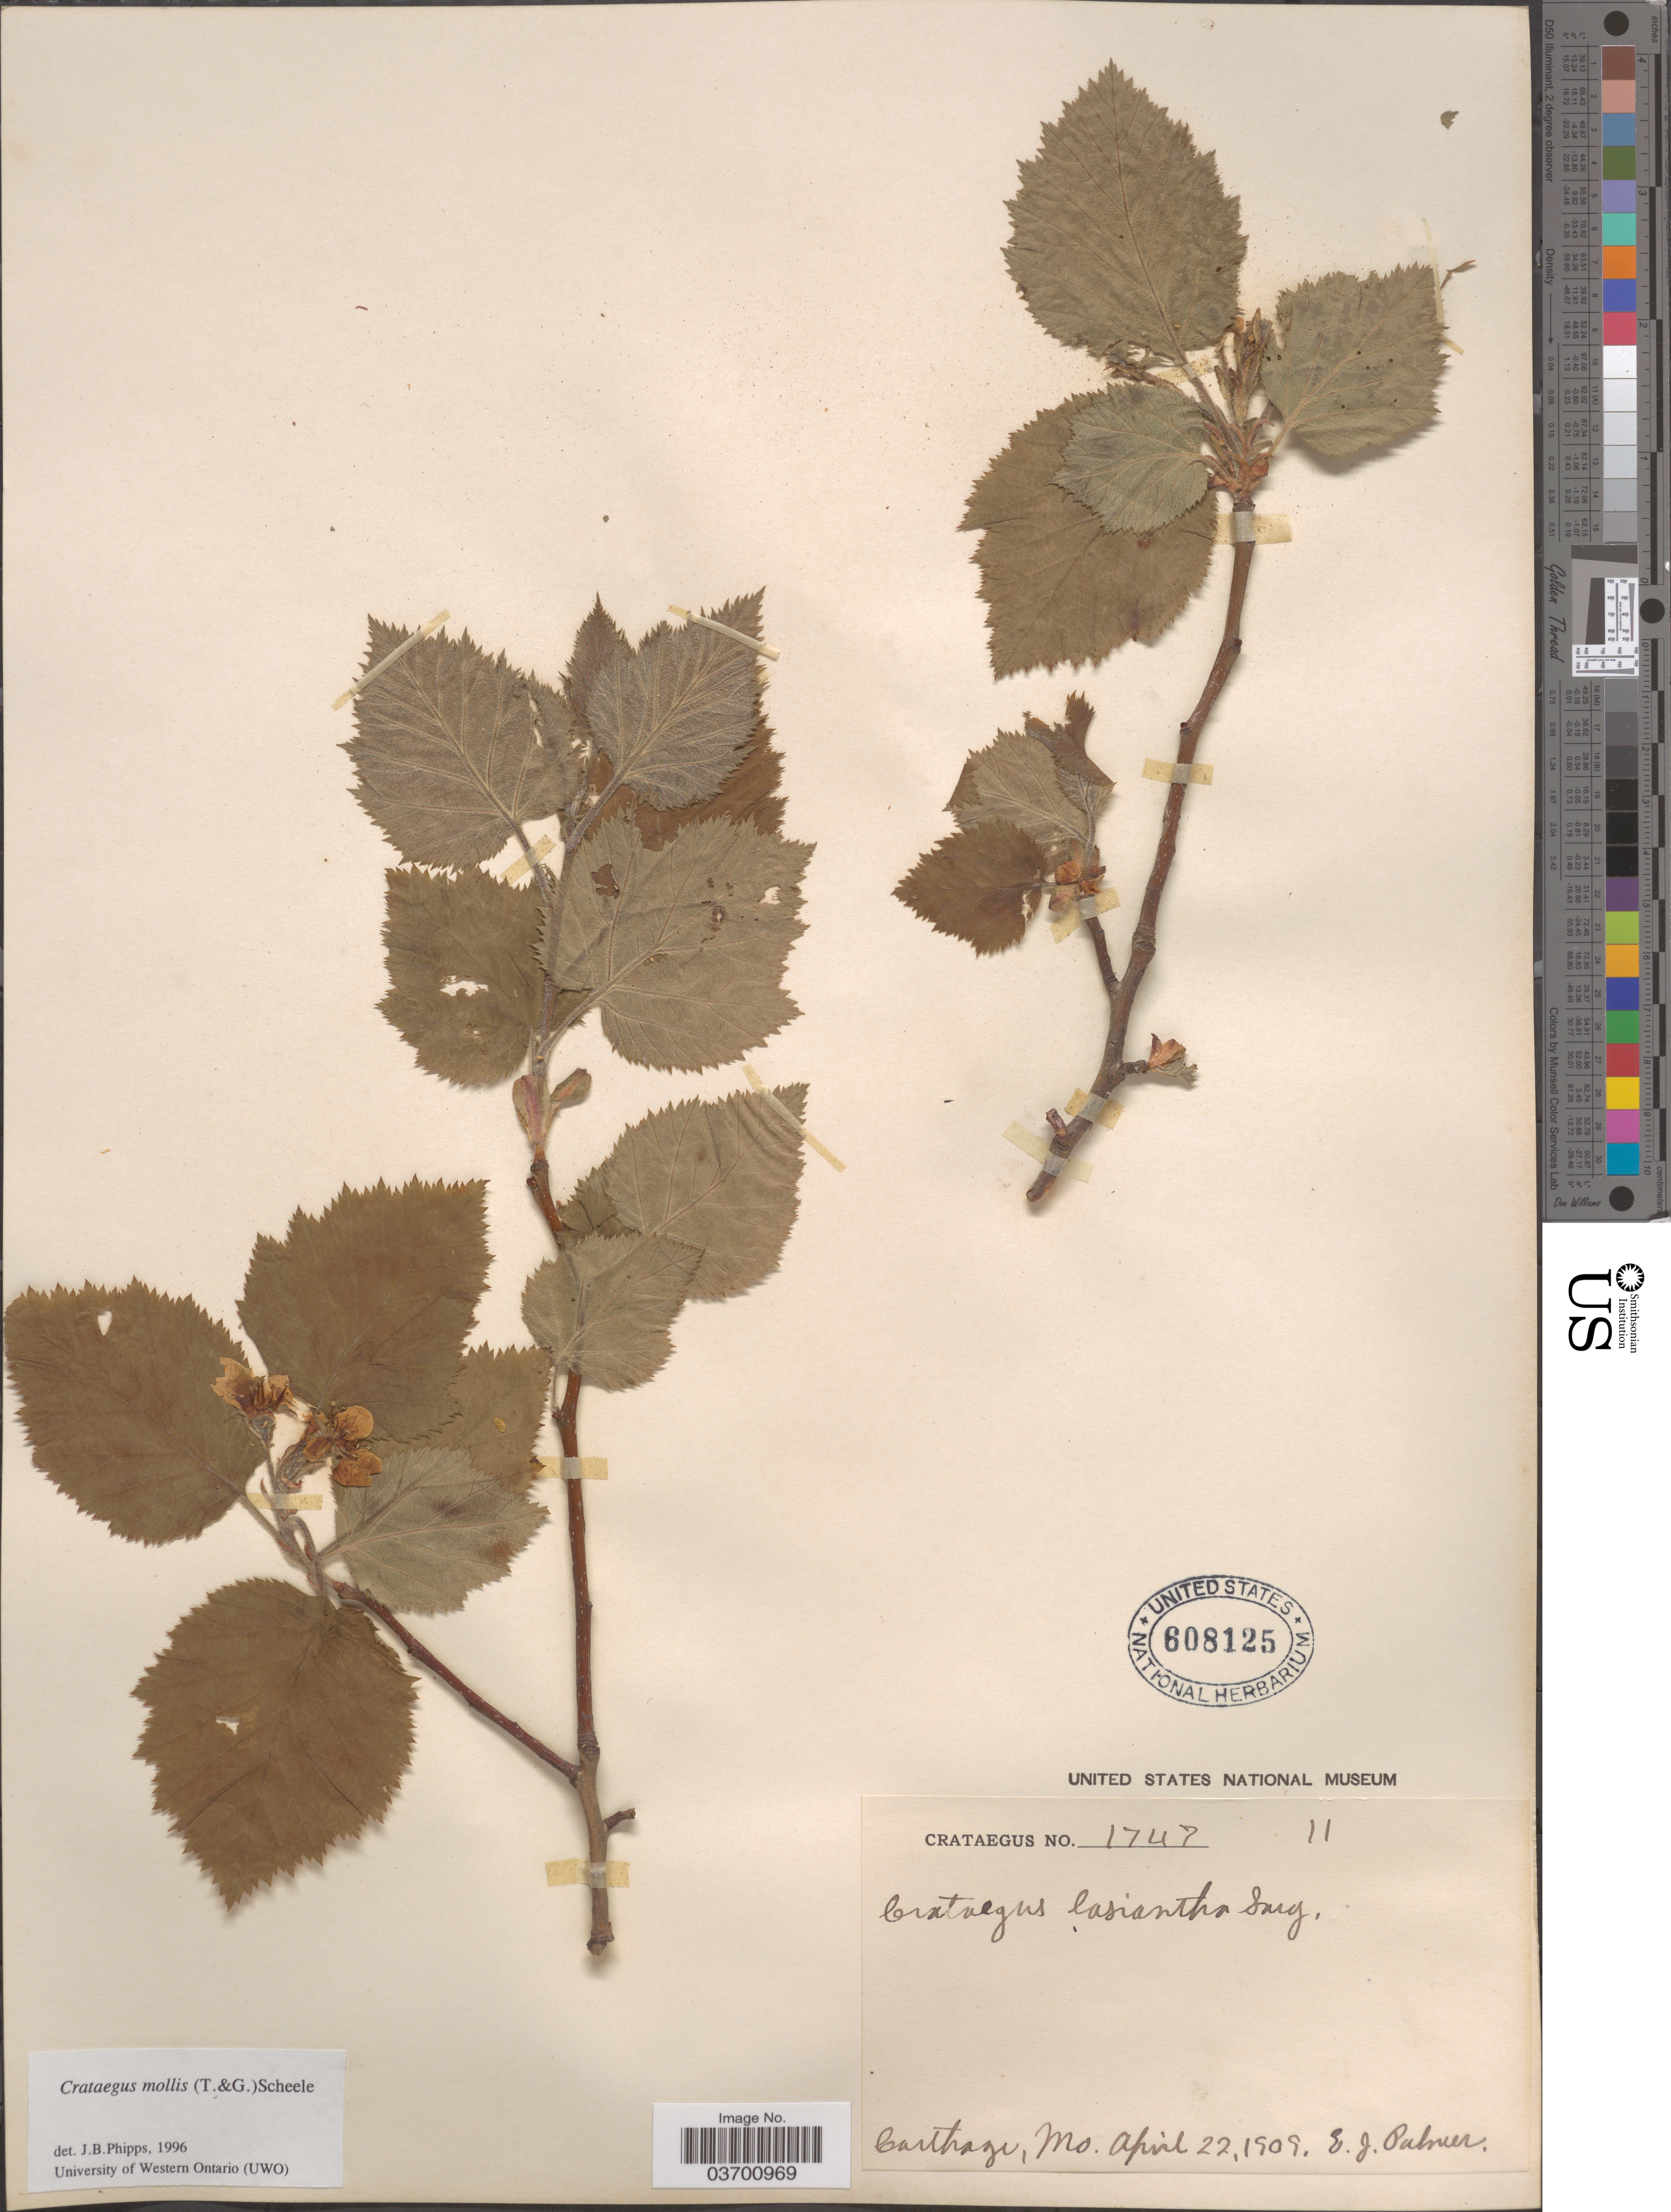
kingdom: Plantae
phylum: Tracheophyta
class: Magnoliopsida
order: Rosales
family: Rosaceae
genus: Crataegus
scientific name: Crataegus mollis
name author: (Torr. & A. Gray) Scheele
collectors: E. J. Palmer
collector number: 1747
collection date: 1909-04-22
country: United States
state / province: Missouri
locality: Carthage.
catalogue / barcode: US 608125